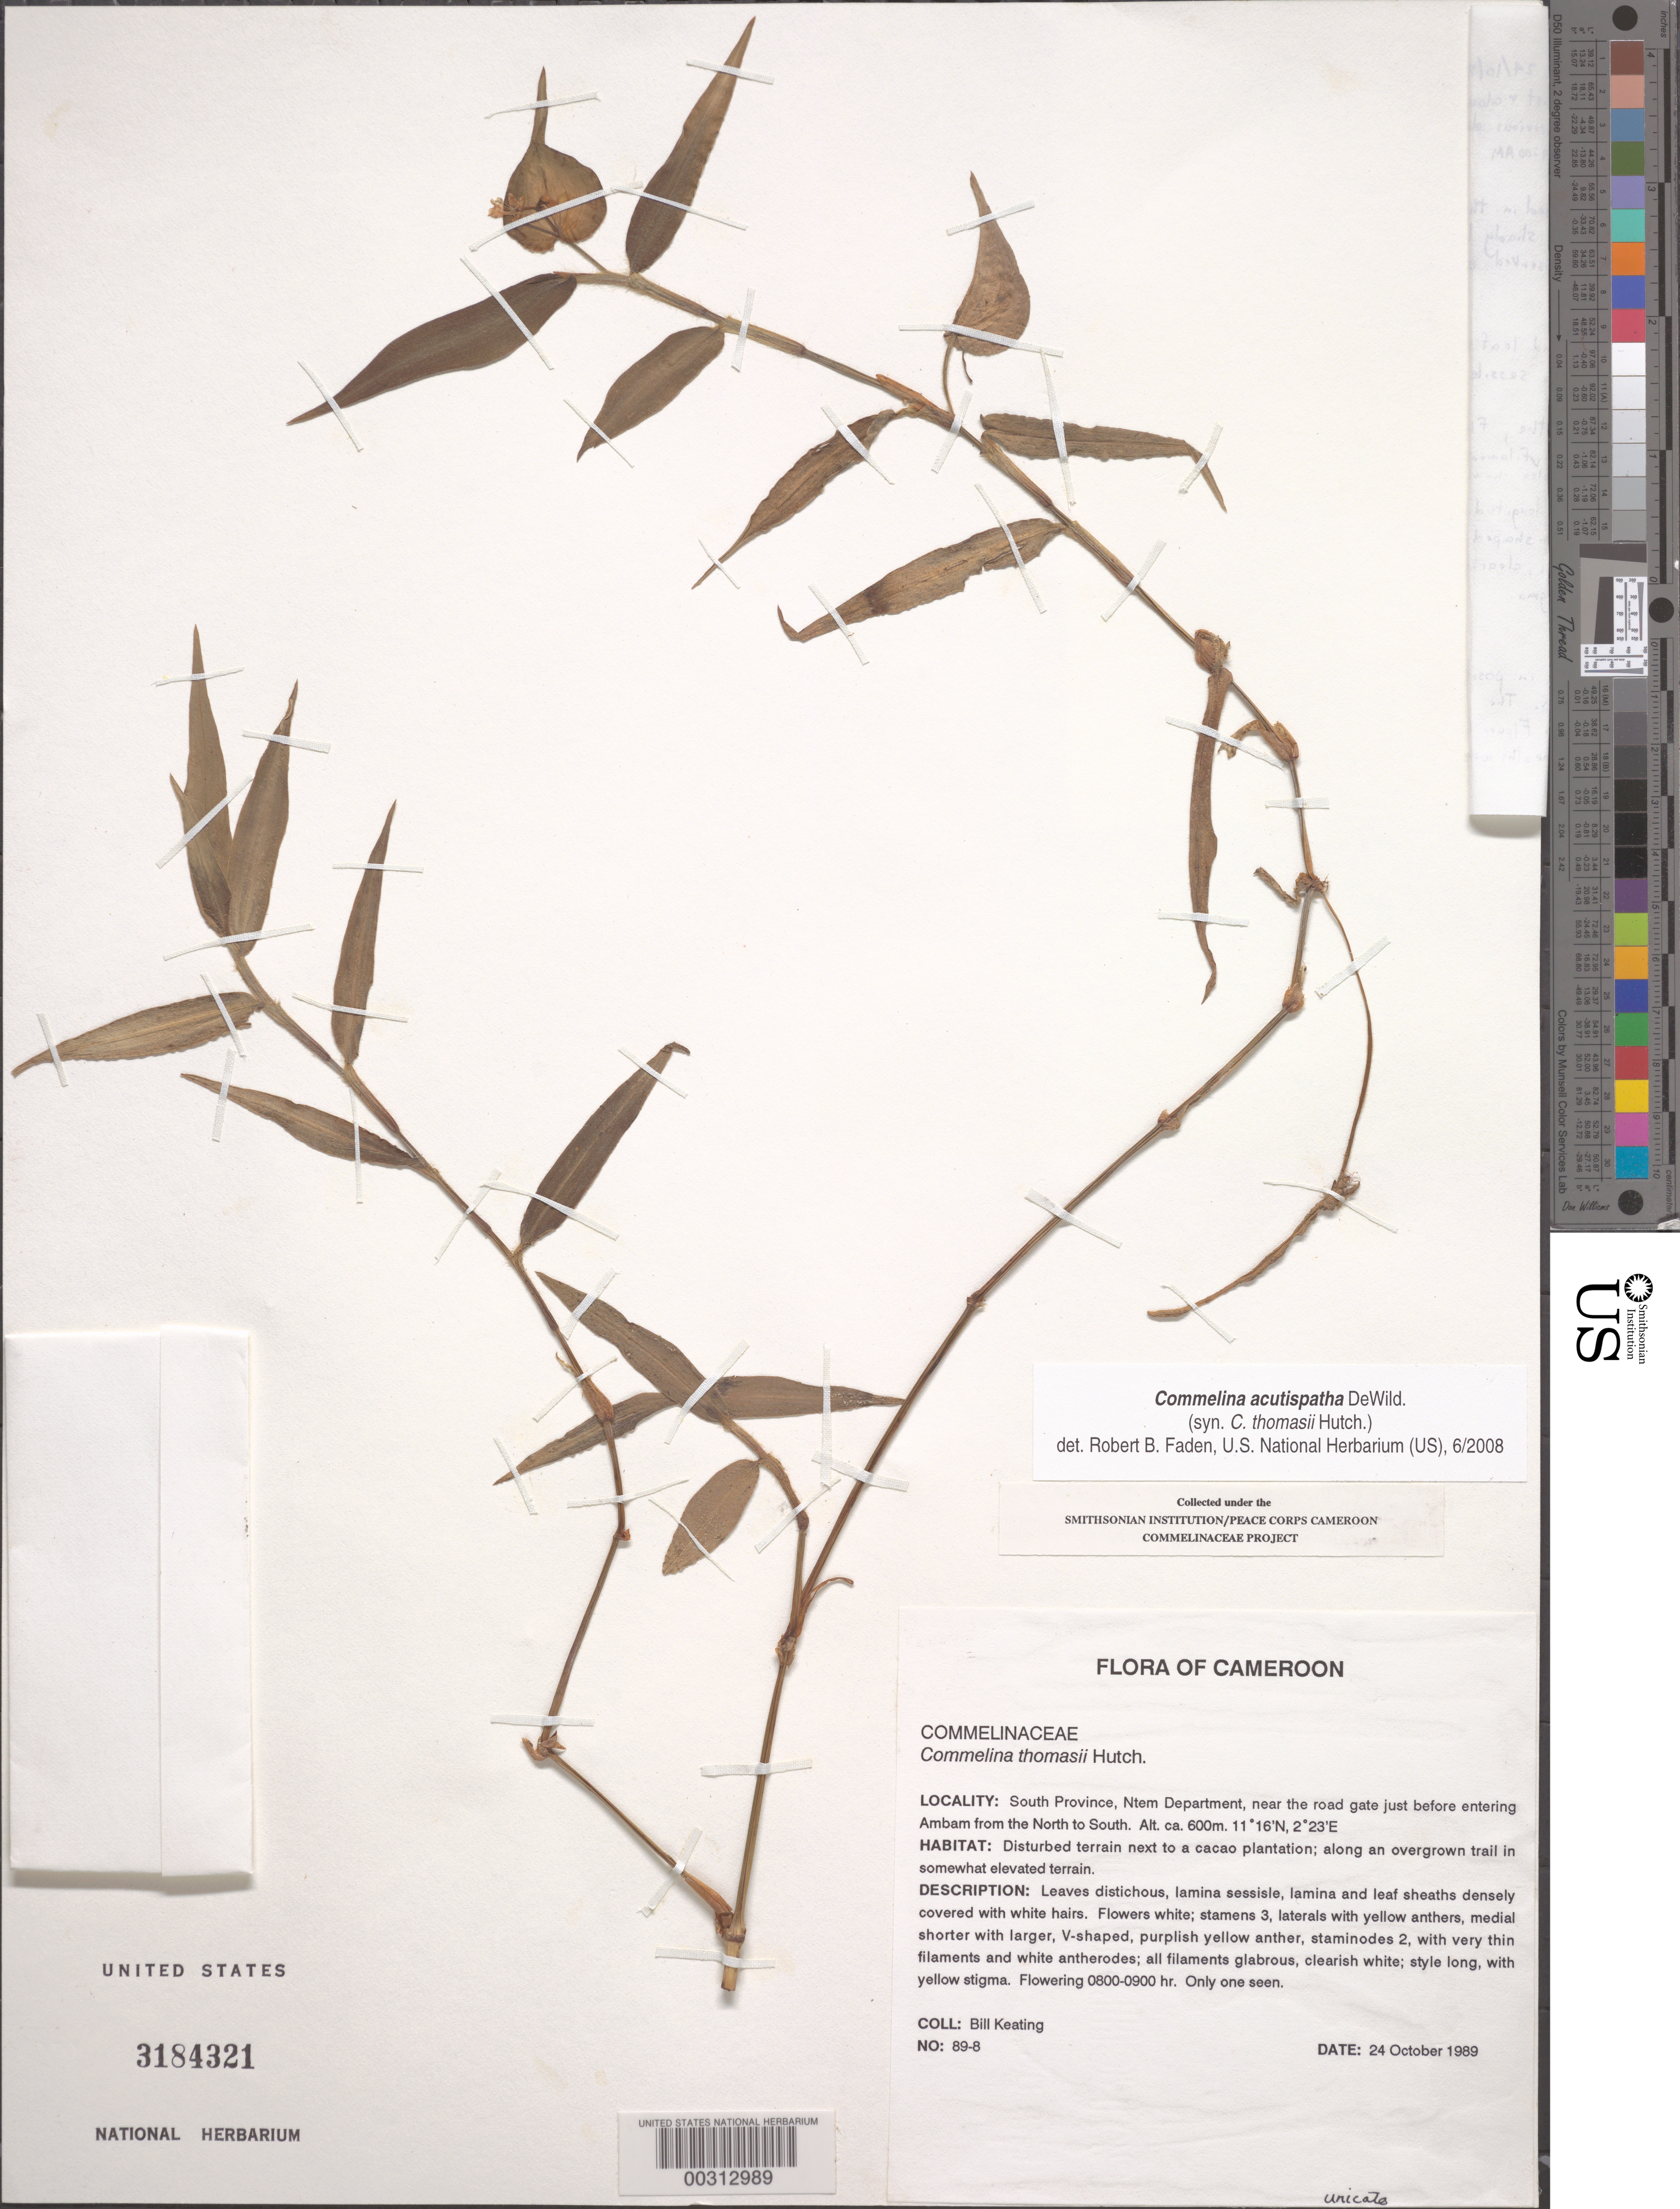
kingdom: Plantae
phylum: Tracheophyta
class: Liliopsida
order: Commelinales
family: Commelinaceae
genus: Commelina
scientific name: Commelina acutispatha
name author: De Wild.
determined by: Faden, Robert B., (US), Smithsonian Institution - National Museum of Natural History (UNITED STATES)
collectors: B. Keating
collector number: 89-8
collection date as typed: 24 Oct 1989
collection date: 1989-10-24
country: Cameroon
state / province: Sud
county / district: Ntem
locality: Near ambam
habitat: Disturbed terrain next to cacao plantation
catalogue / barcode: US 3184321